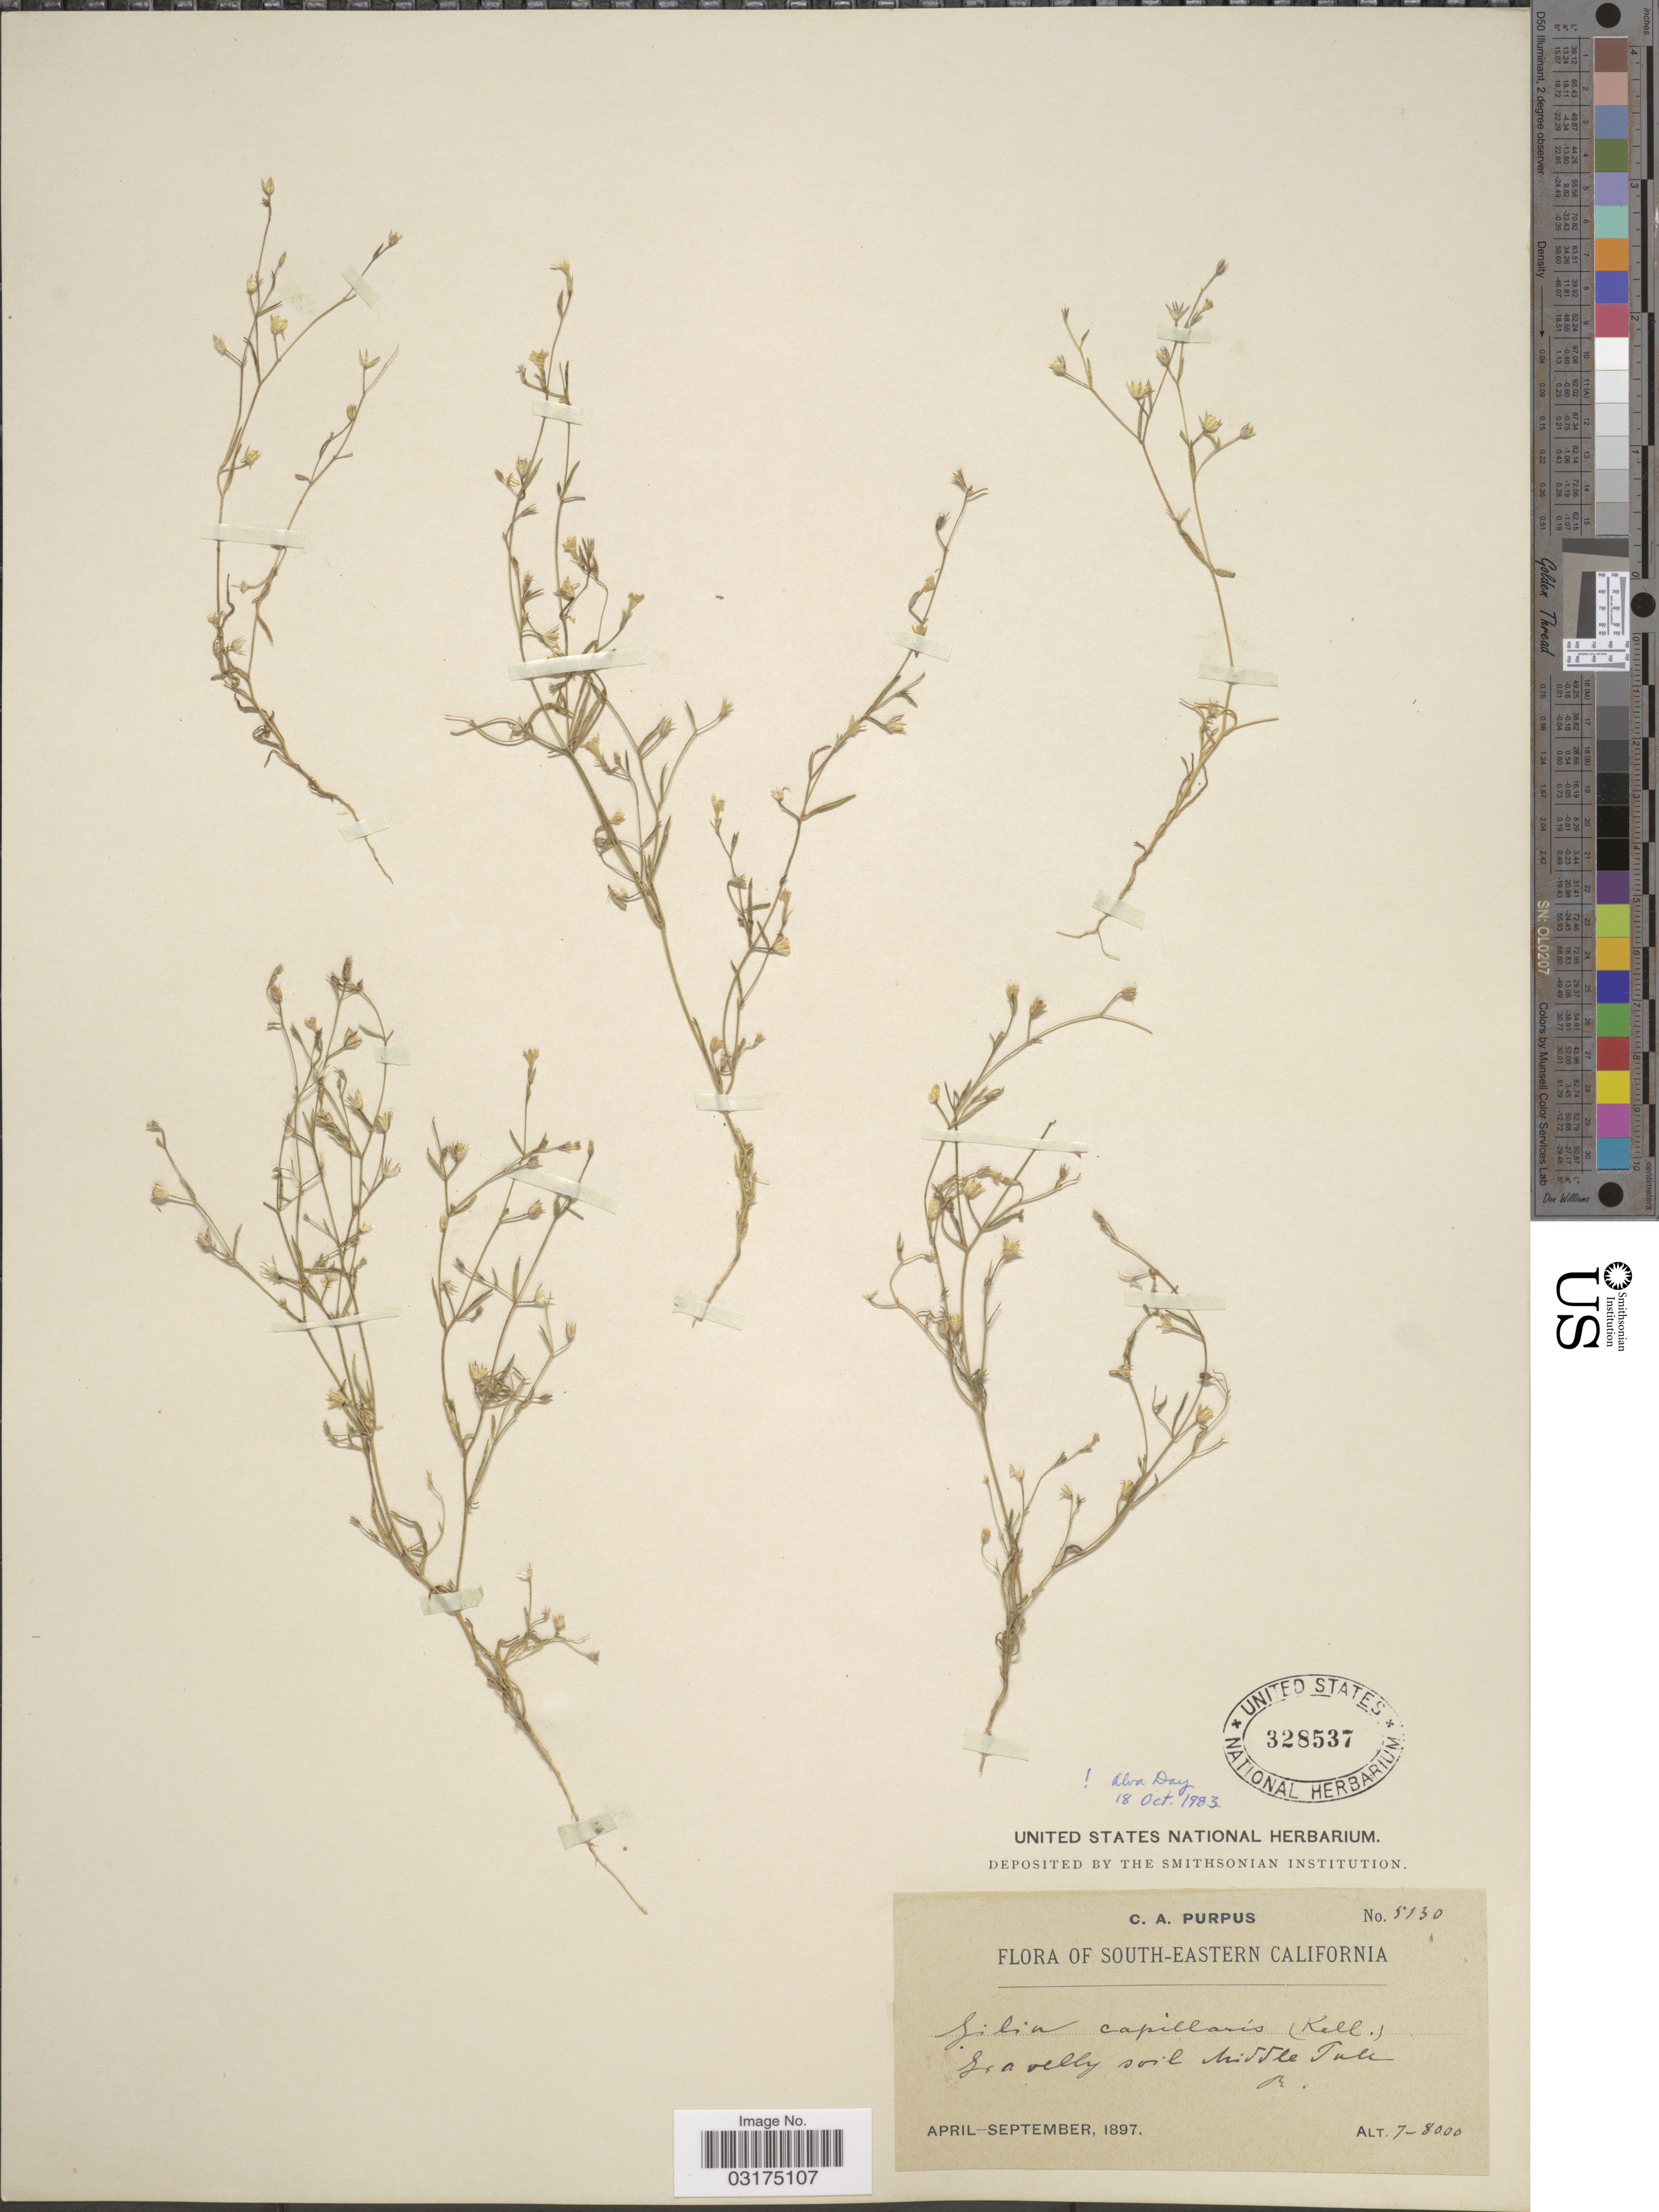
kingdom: Plantae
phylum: Tracheophyta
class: Magnoliopsida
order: Ericales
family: Polemoniaceae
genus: Navarretia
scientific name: Navarretia capillaris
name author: (Kellogg) Kuntze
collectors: C. A. Purpus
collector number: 5130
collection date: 1897-04/1897-09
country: United States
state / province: California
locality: South-Eastern California, Gravelly soil Middle Tule R. (River)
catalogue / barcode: US 328537